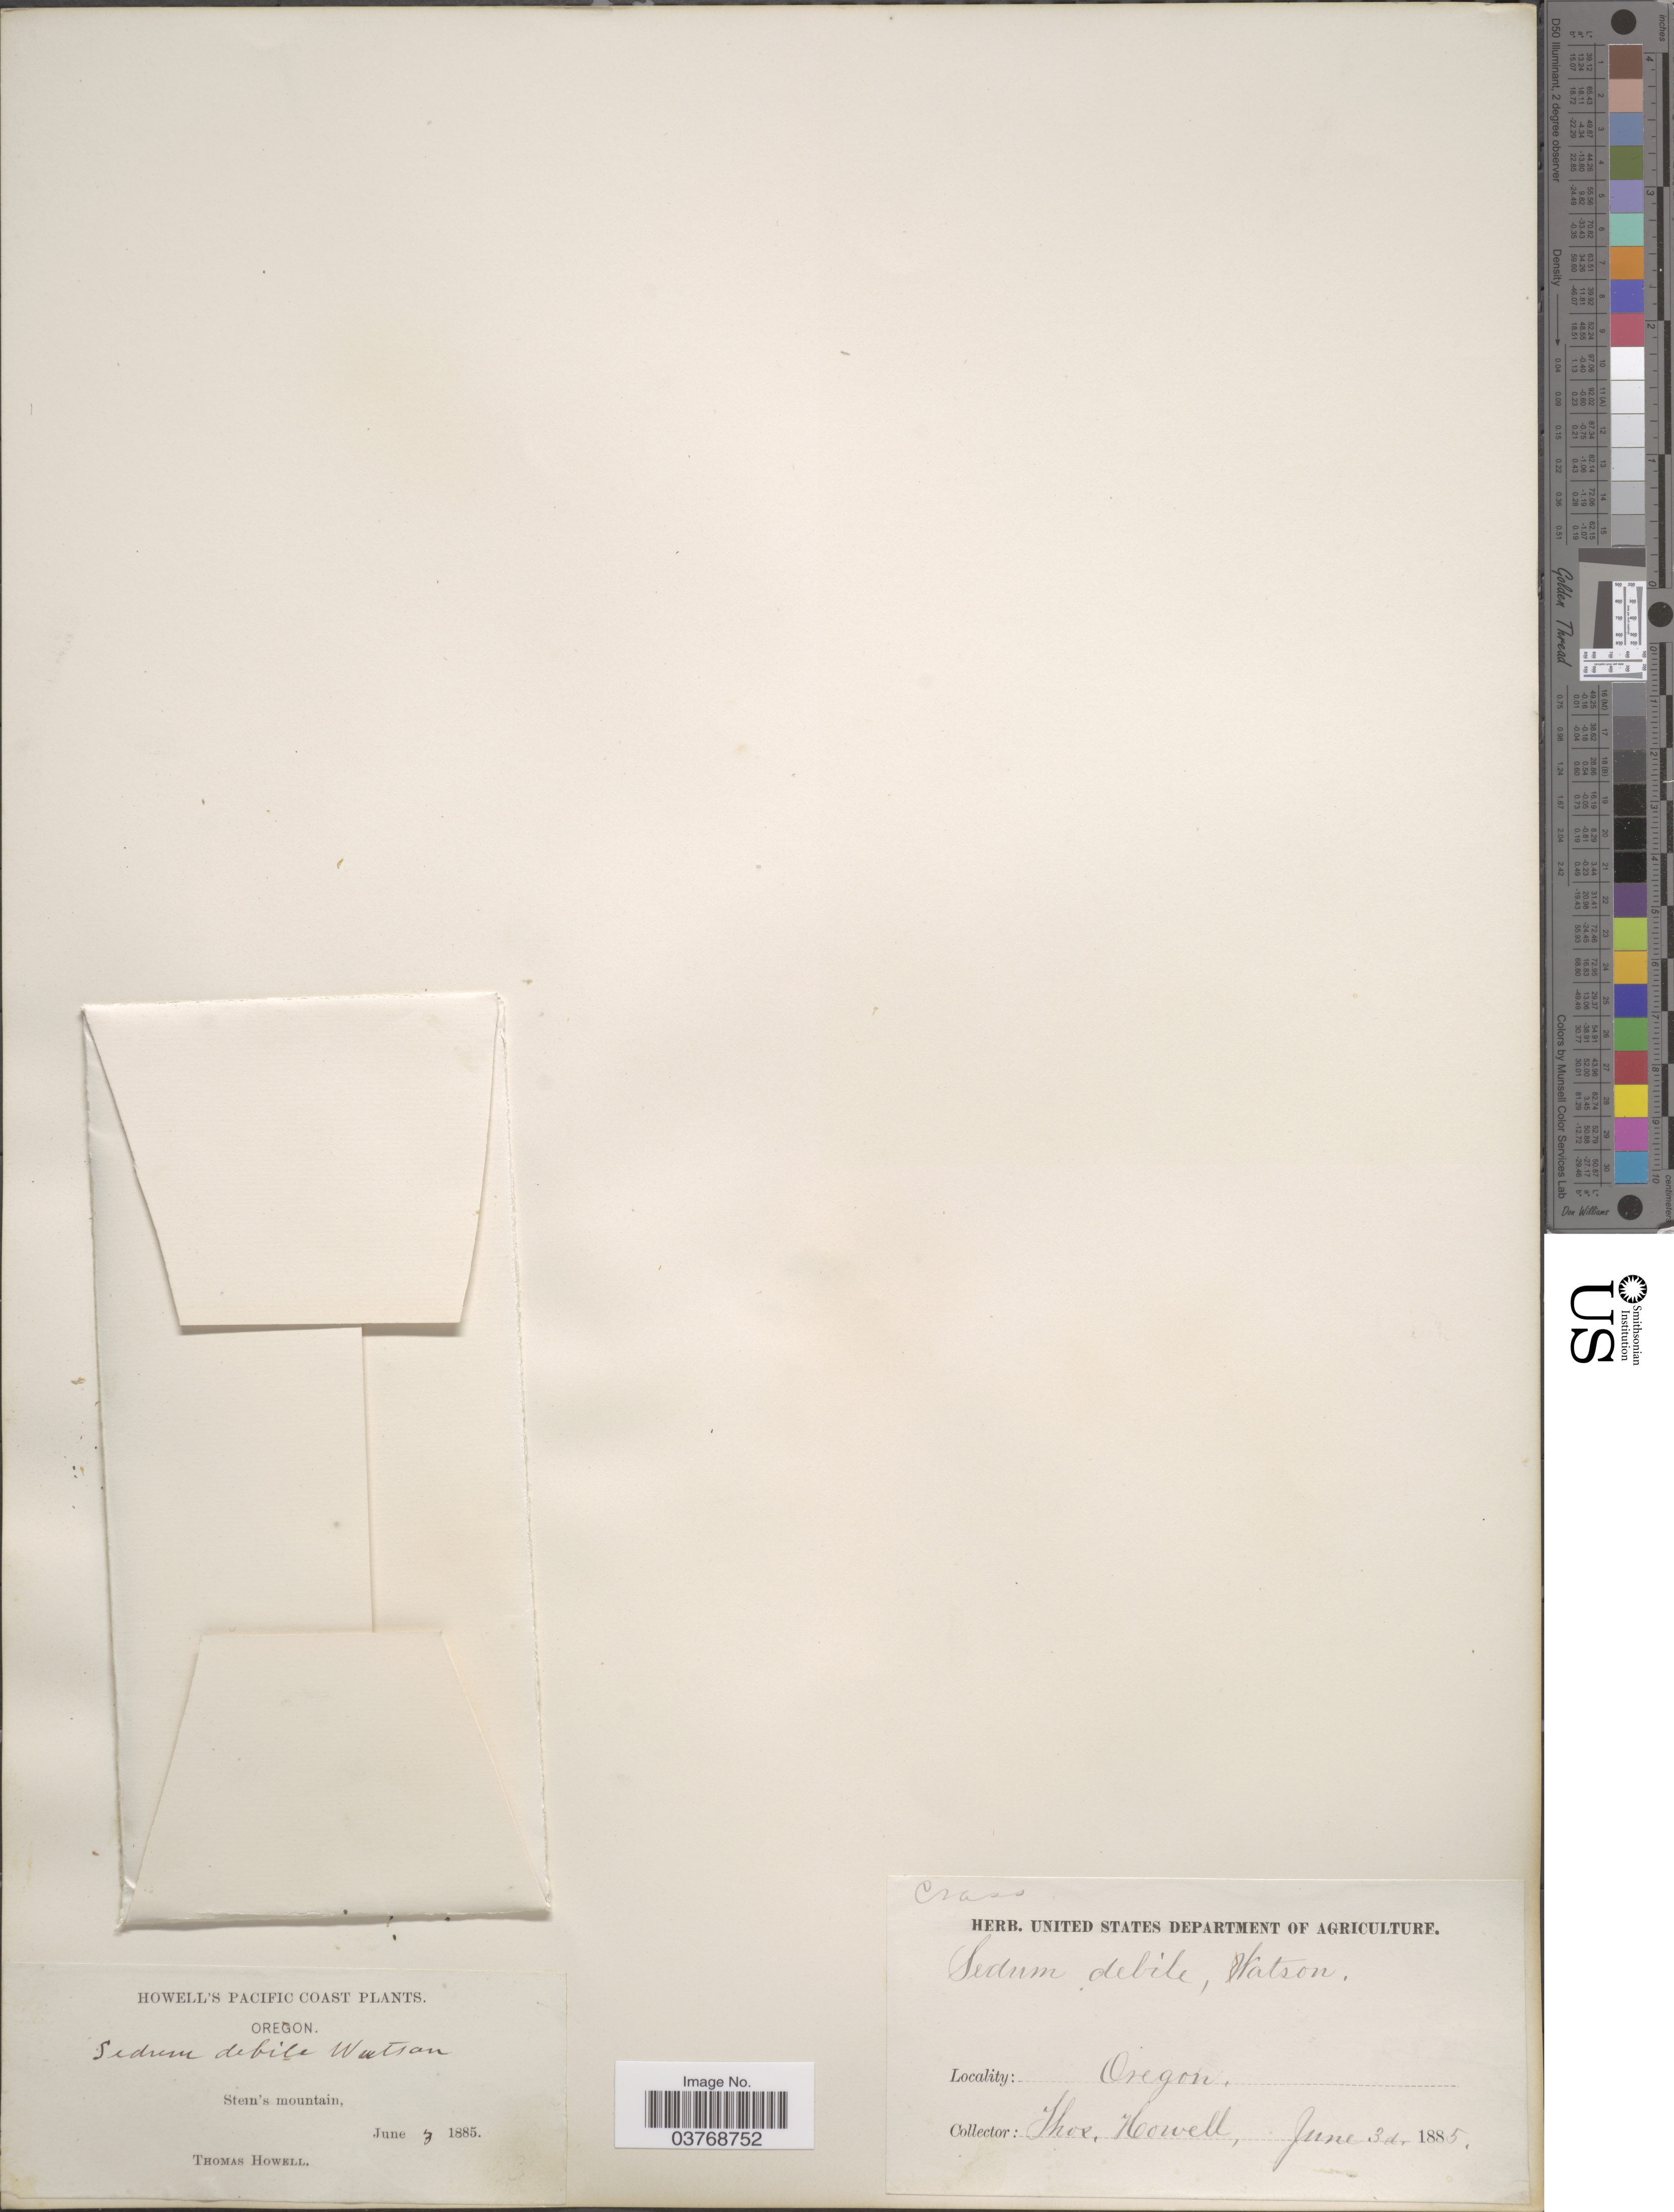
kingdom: Plantae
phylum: Tracheophyta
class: Magnoliopsida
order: Saxifragales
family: Crassulaceae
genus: Sedum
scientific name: Sedum debile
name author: S. Watson in C. King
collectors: T. Howell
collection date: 1885-06-03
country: United States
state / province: Oregon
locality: Pacific Coast. Stein's mountain.